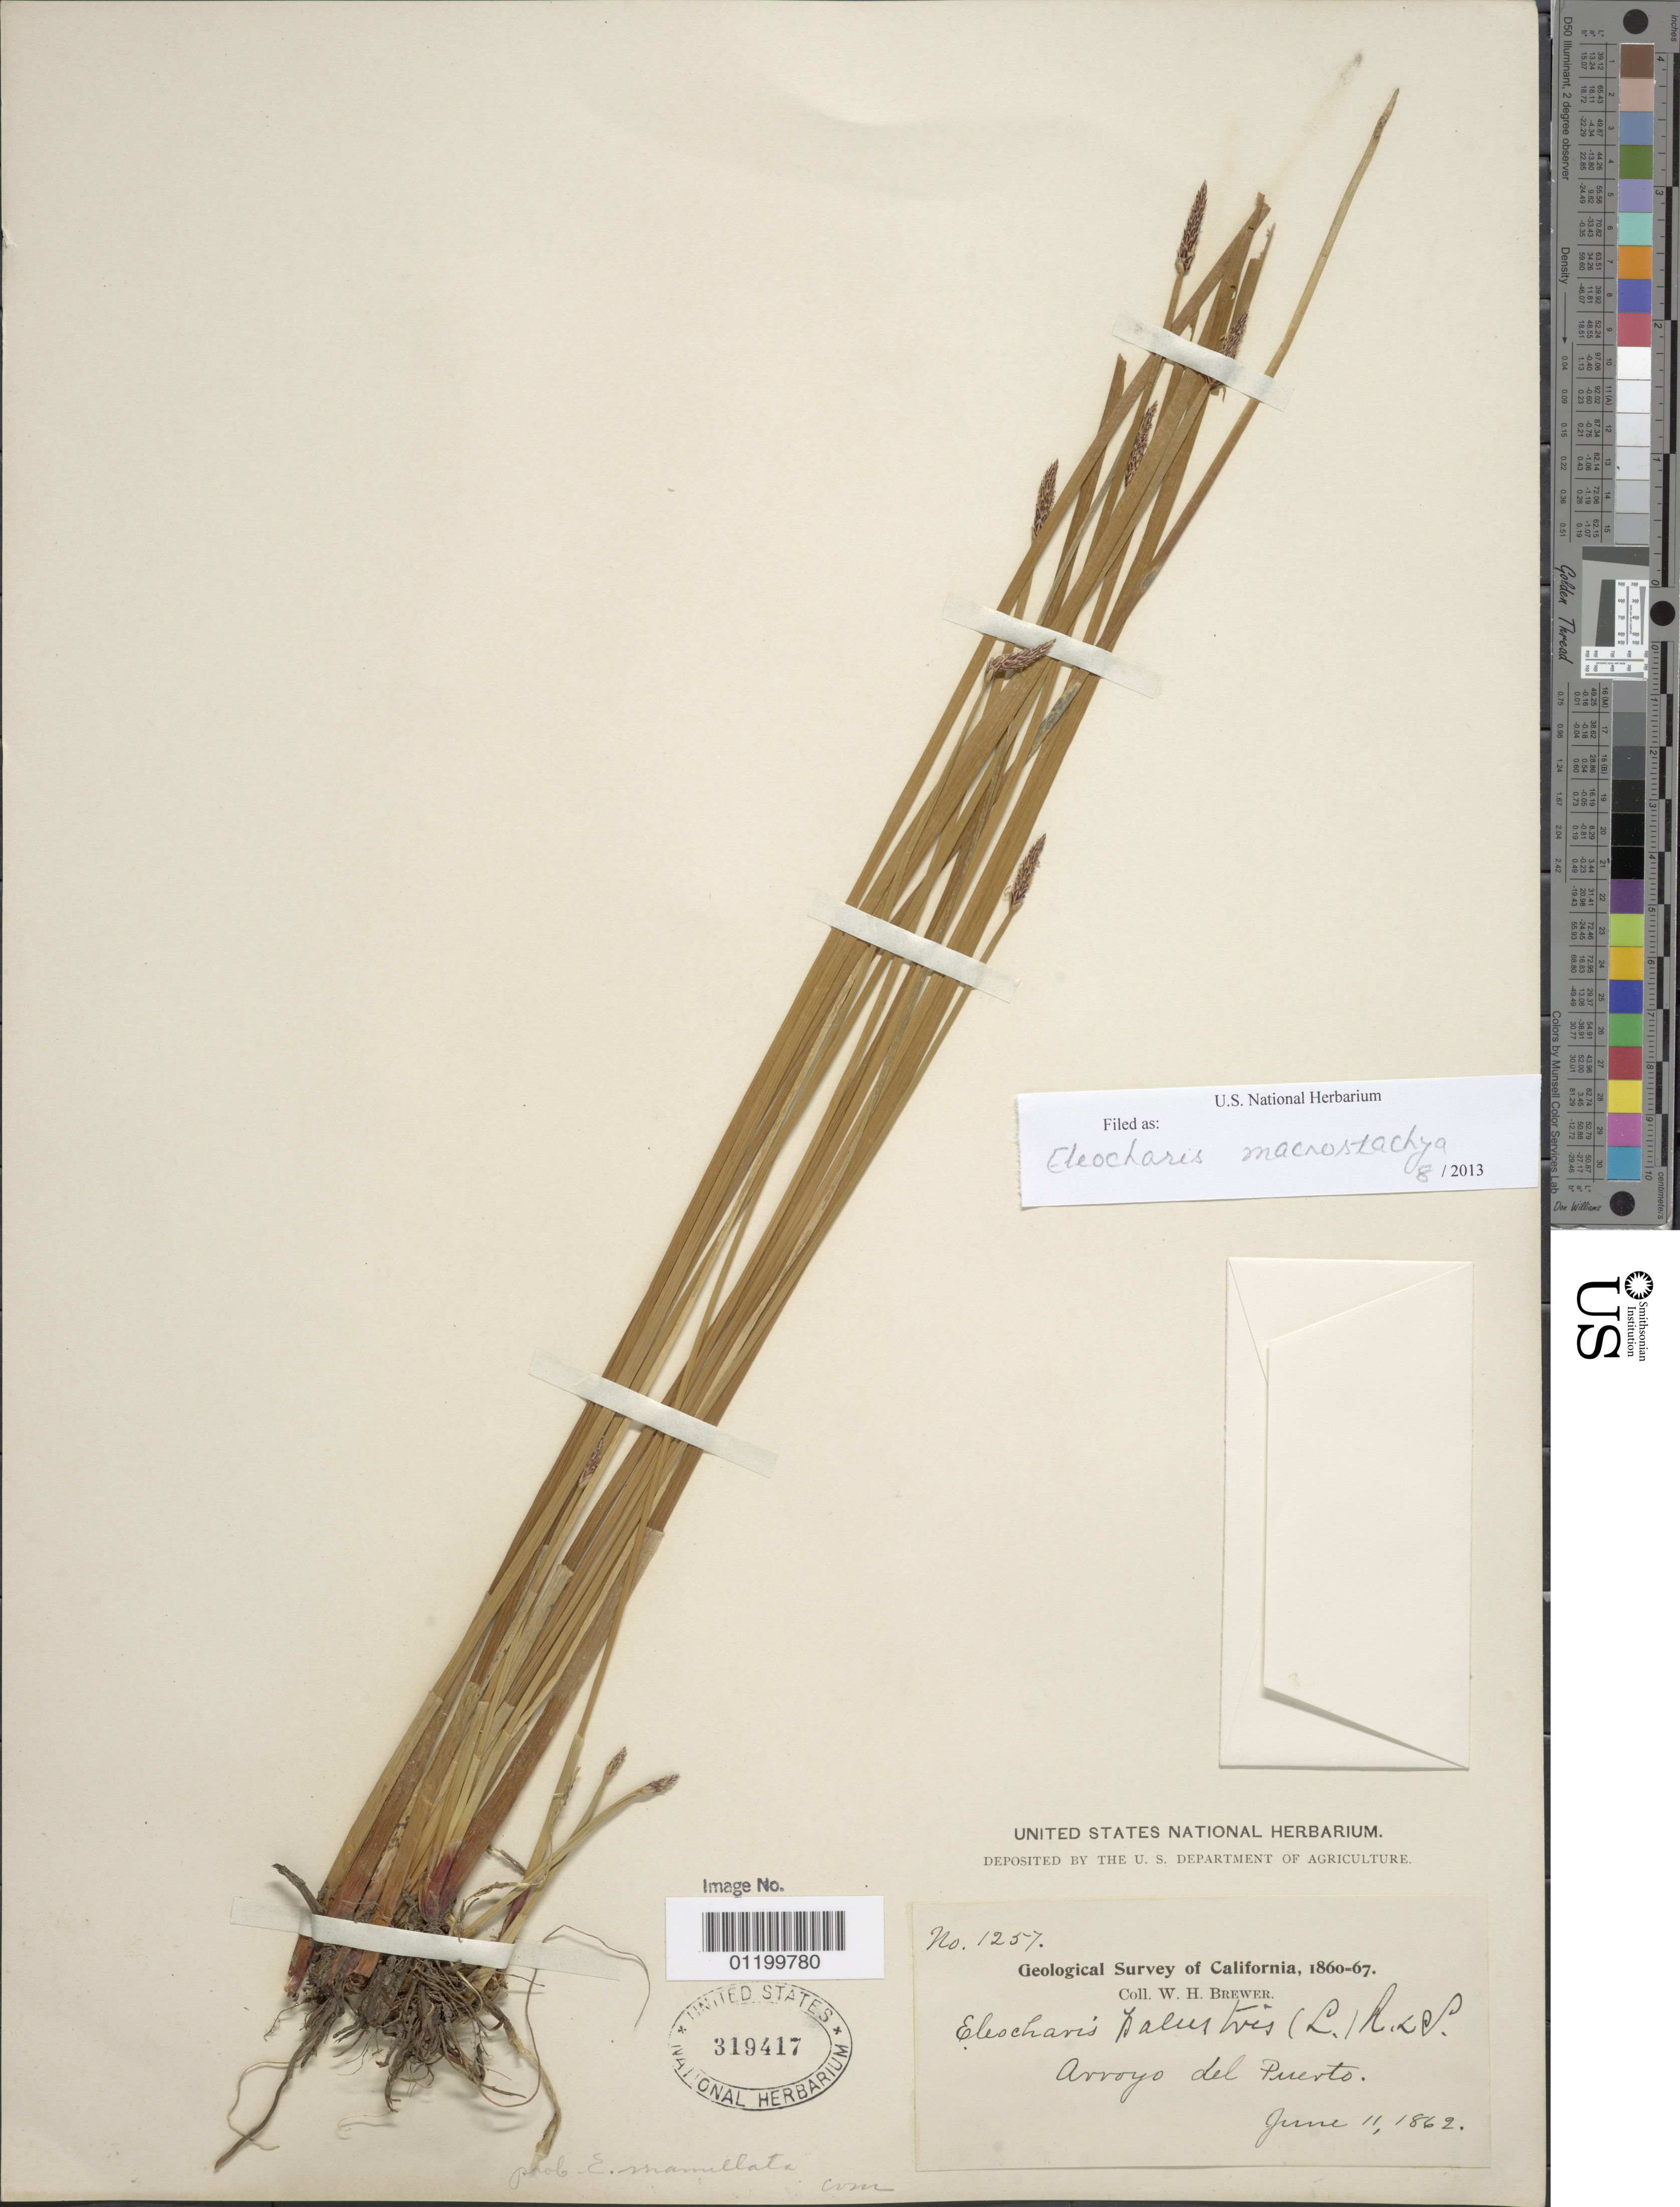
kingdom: Plantae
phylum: Tracheophyta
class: Liliopsida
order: Poales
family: Cyperaceae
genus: Eleocharis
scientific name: Eleocharis macrostachya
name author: Britton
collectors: W. H. Brewer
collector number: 1257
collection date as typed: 11 Jun 1862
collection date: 1862-06-11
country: United States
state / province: California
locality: Arroyo del Puerto.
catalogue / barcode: US 319417